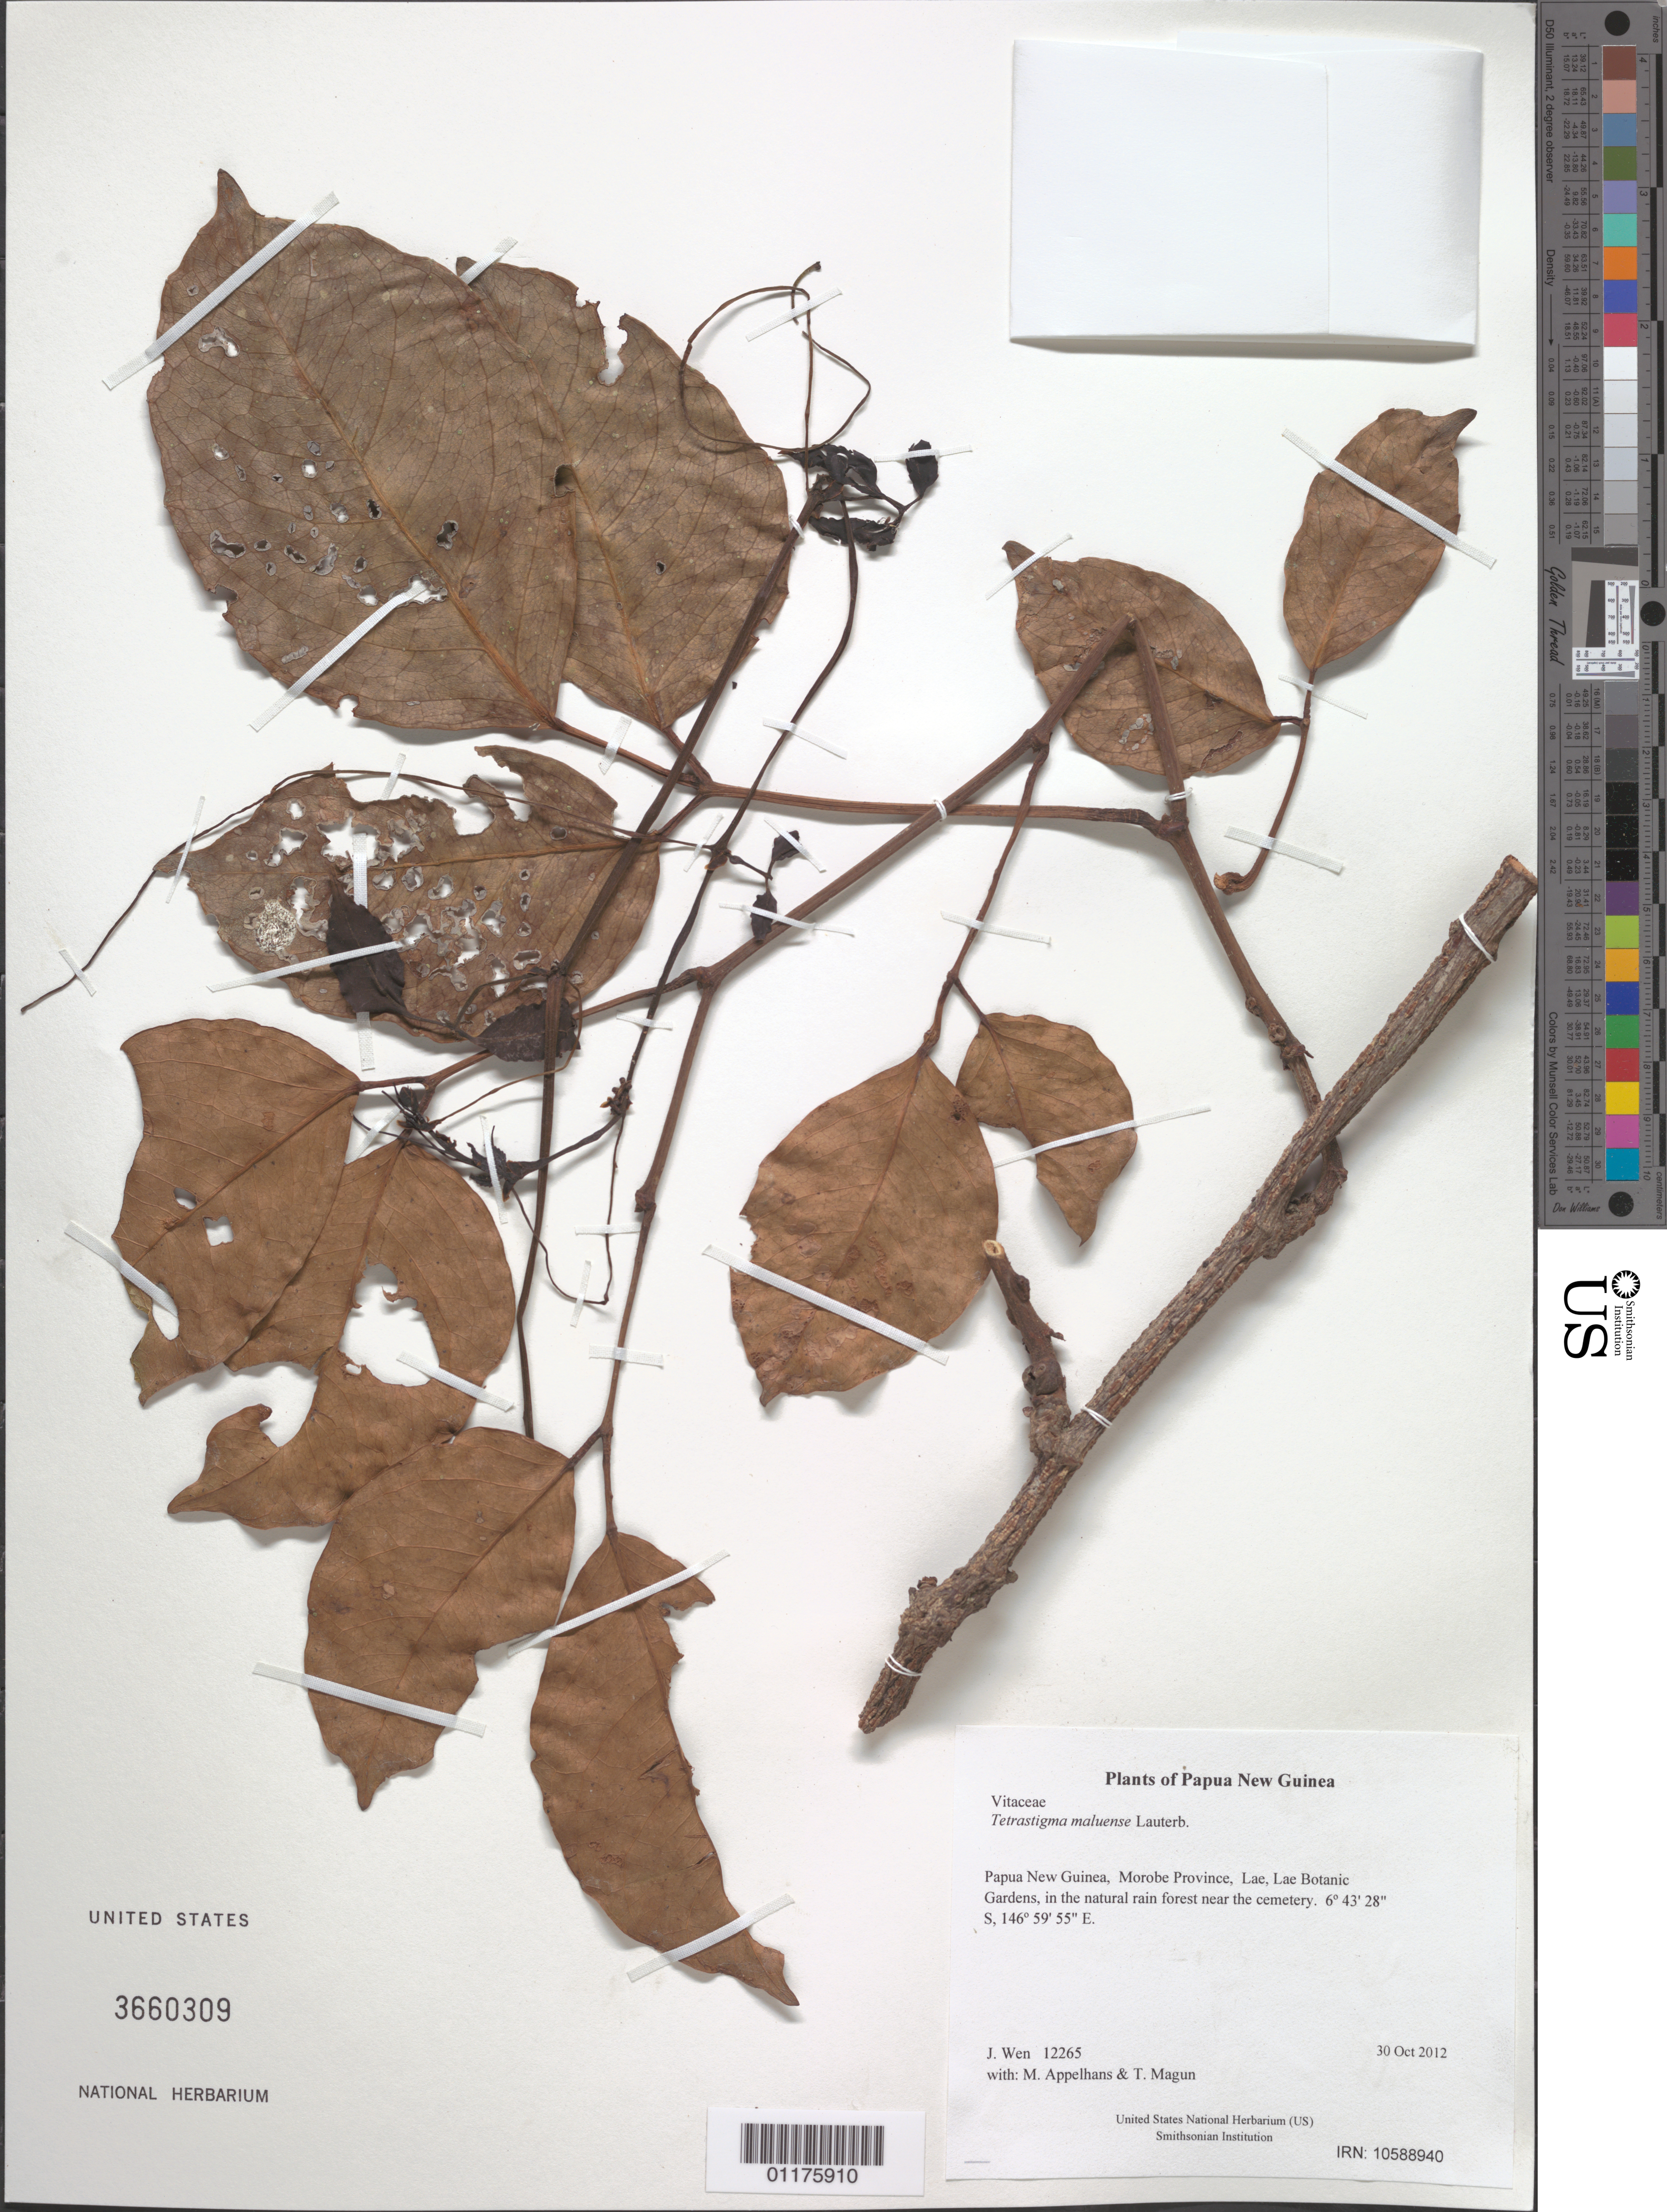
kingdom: Plantae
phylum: Tracheophyta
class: Magnoliopsida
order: Vitales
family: Vitaceae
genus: Tetrastigma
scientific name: Tetrastigma maluense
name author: Lauterb.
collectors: M. Appelhans & T. Magun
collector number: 12265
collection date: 2012-10-30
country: Papua New Guinea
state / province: Morobe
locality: Lae, Lae Botanic Gardens, in the natural rain forest near the cemetery.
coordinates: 06 43.481 S, 146 59.923 E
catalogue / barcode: US 3660309